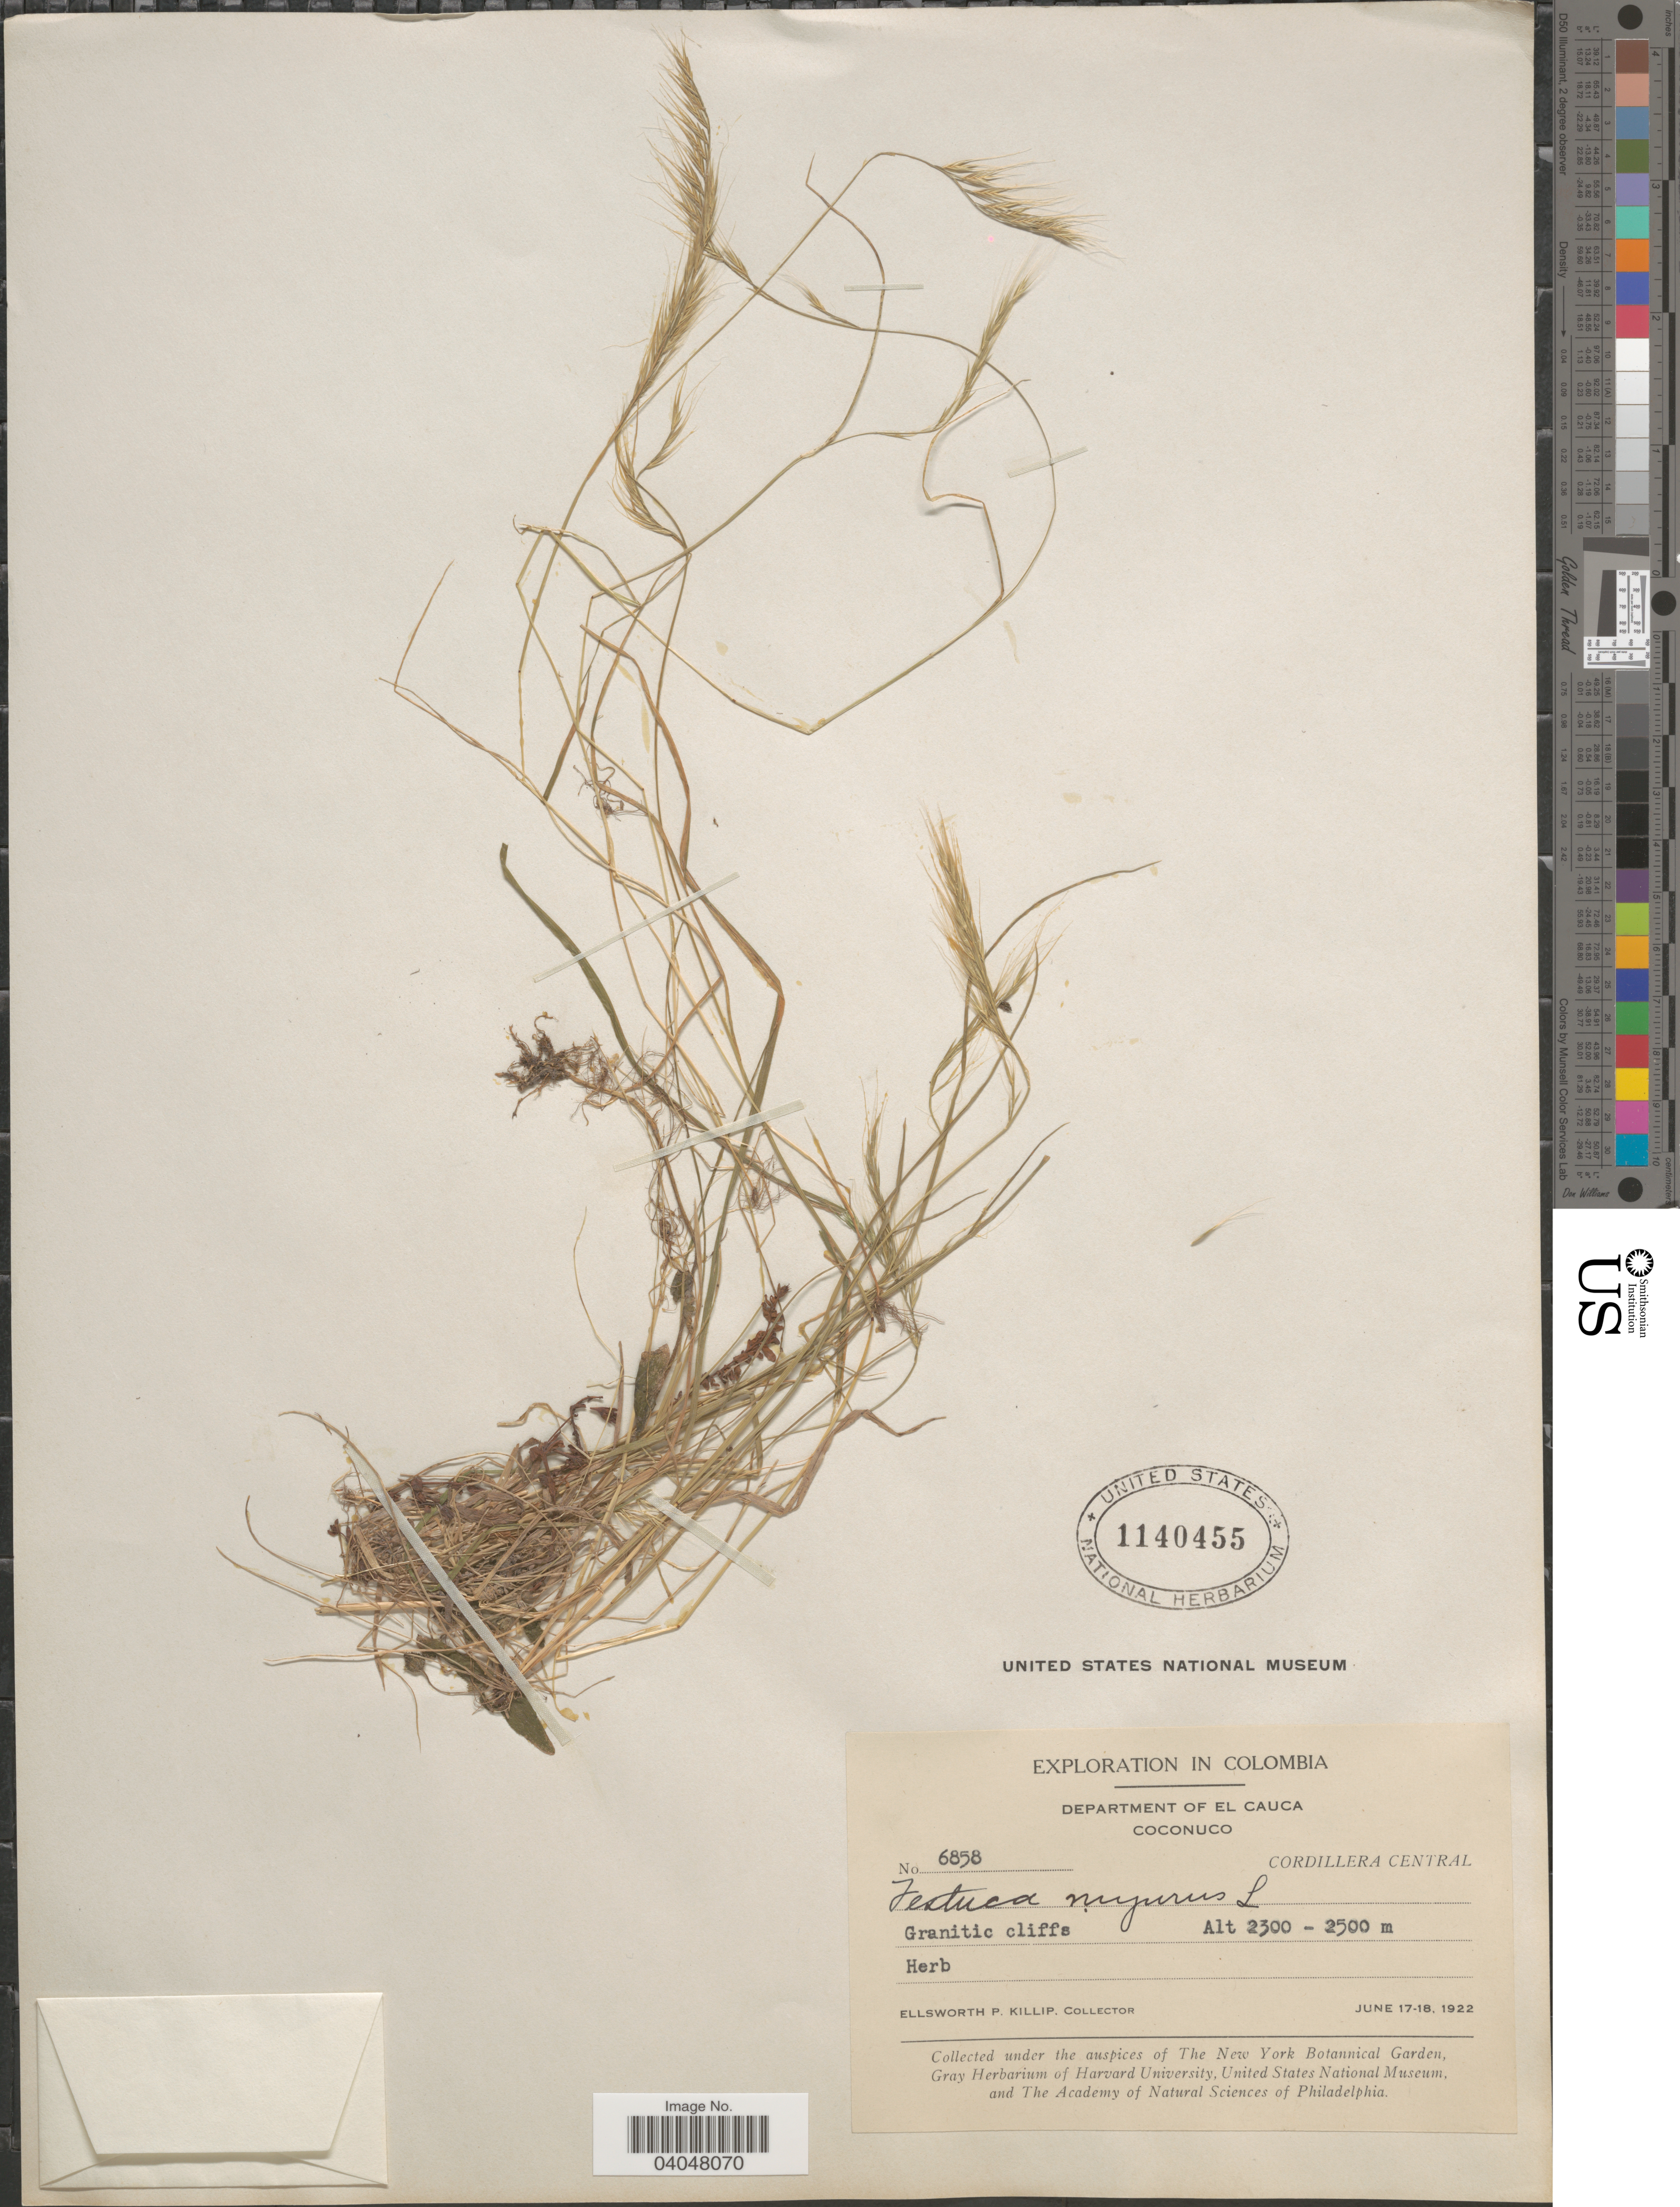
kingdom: Plantae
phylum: Tracheophyta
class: Liliopsida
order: Poales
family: Poaceae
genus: Festuca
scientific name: Festuca myuros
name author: L.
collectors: E. P. Killip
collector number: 6858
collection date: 1922-06-17/1922-06-18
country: Colombia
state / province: Cauca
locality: Department of El Cauca. Coconuco. Cordillera Central.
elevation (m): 2300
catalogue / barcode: US 1140455